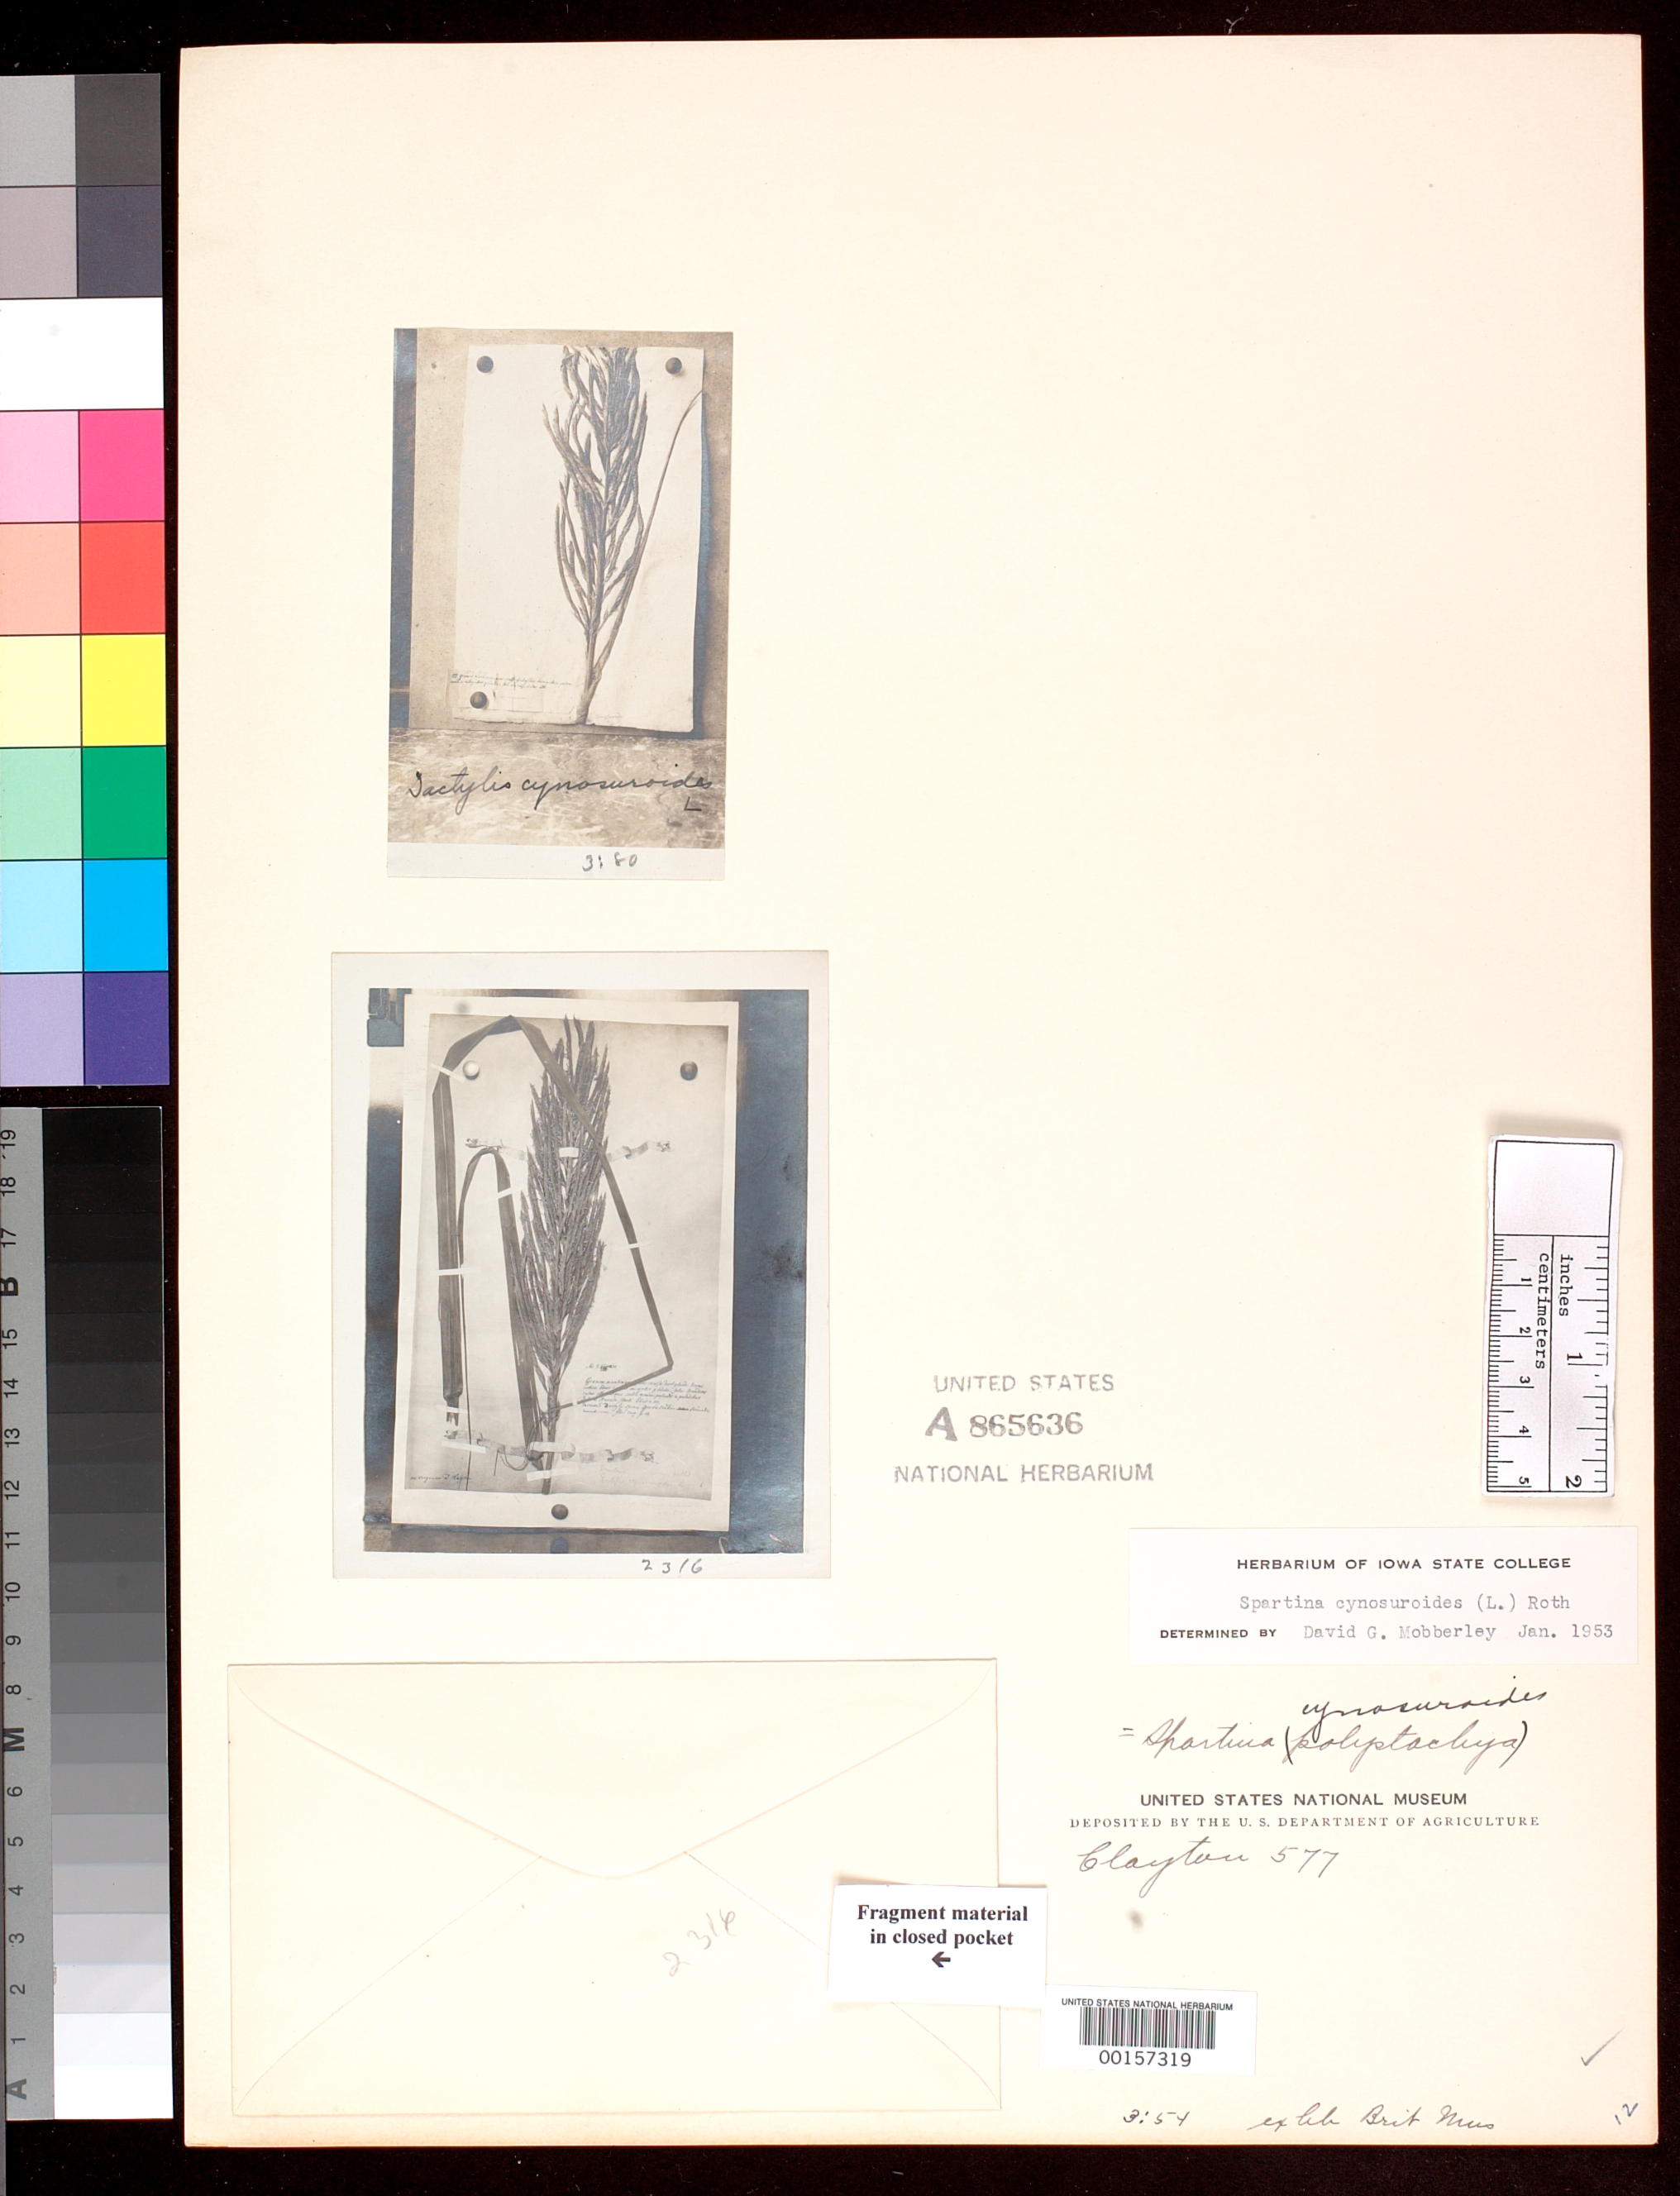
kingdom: Plantae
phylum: Tracheophyta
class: Liliopsida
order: Poales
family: Poaceae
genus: Dactylis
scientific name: Dactylis cynosuroides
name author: L.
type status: Isolectotype; Syntype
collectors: J. Clayton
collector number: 577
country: United States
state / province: Virginia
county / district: Fairfax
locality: West Falls Church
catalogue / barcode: US 865636A